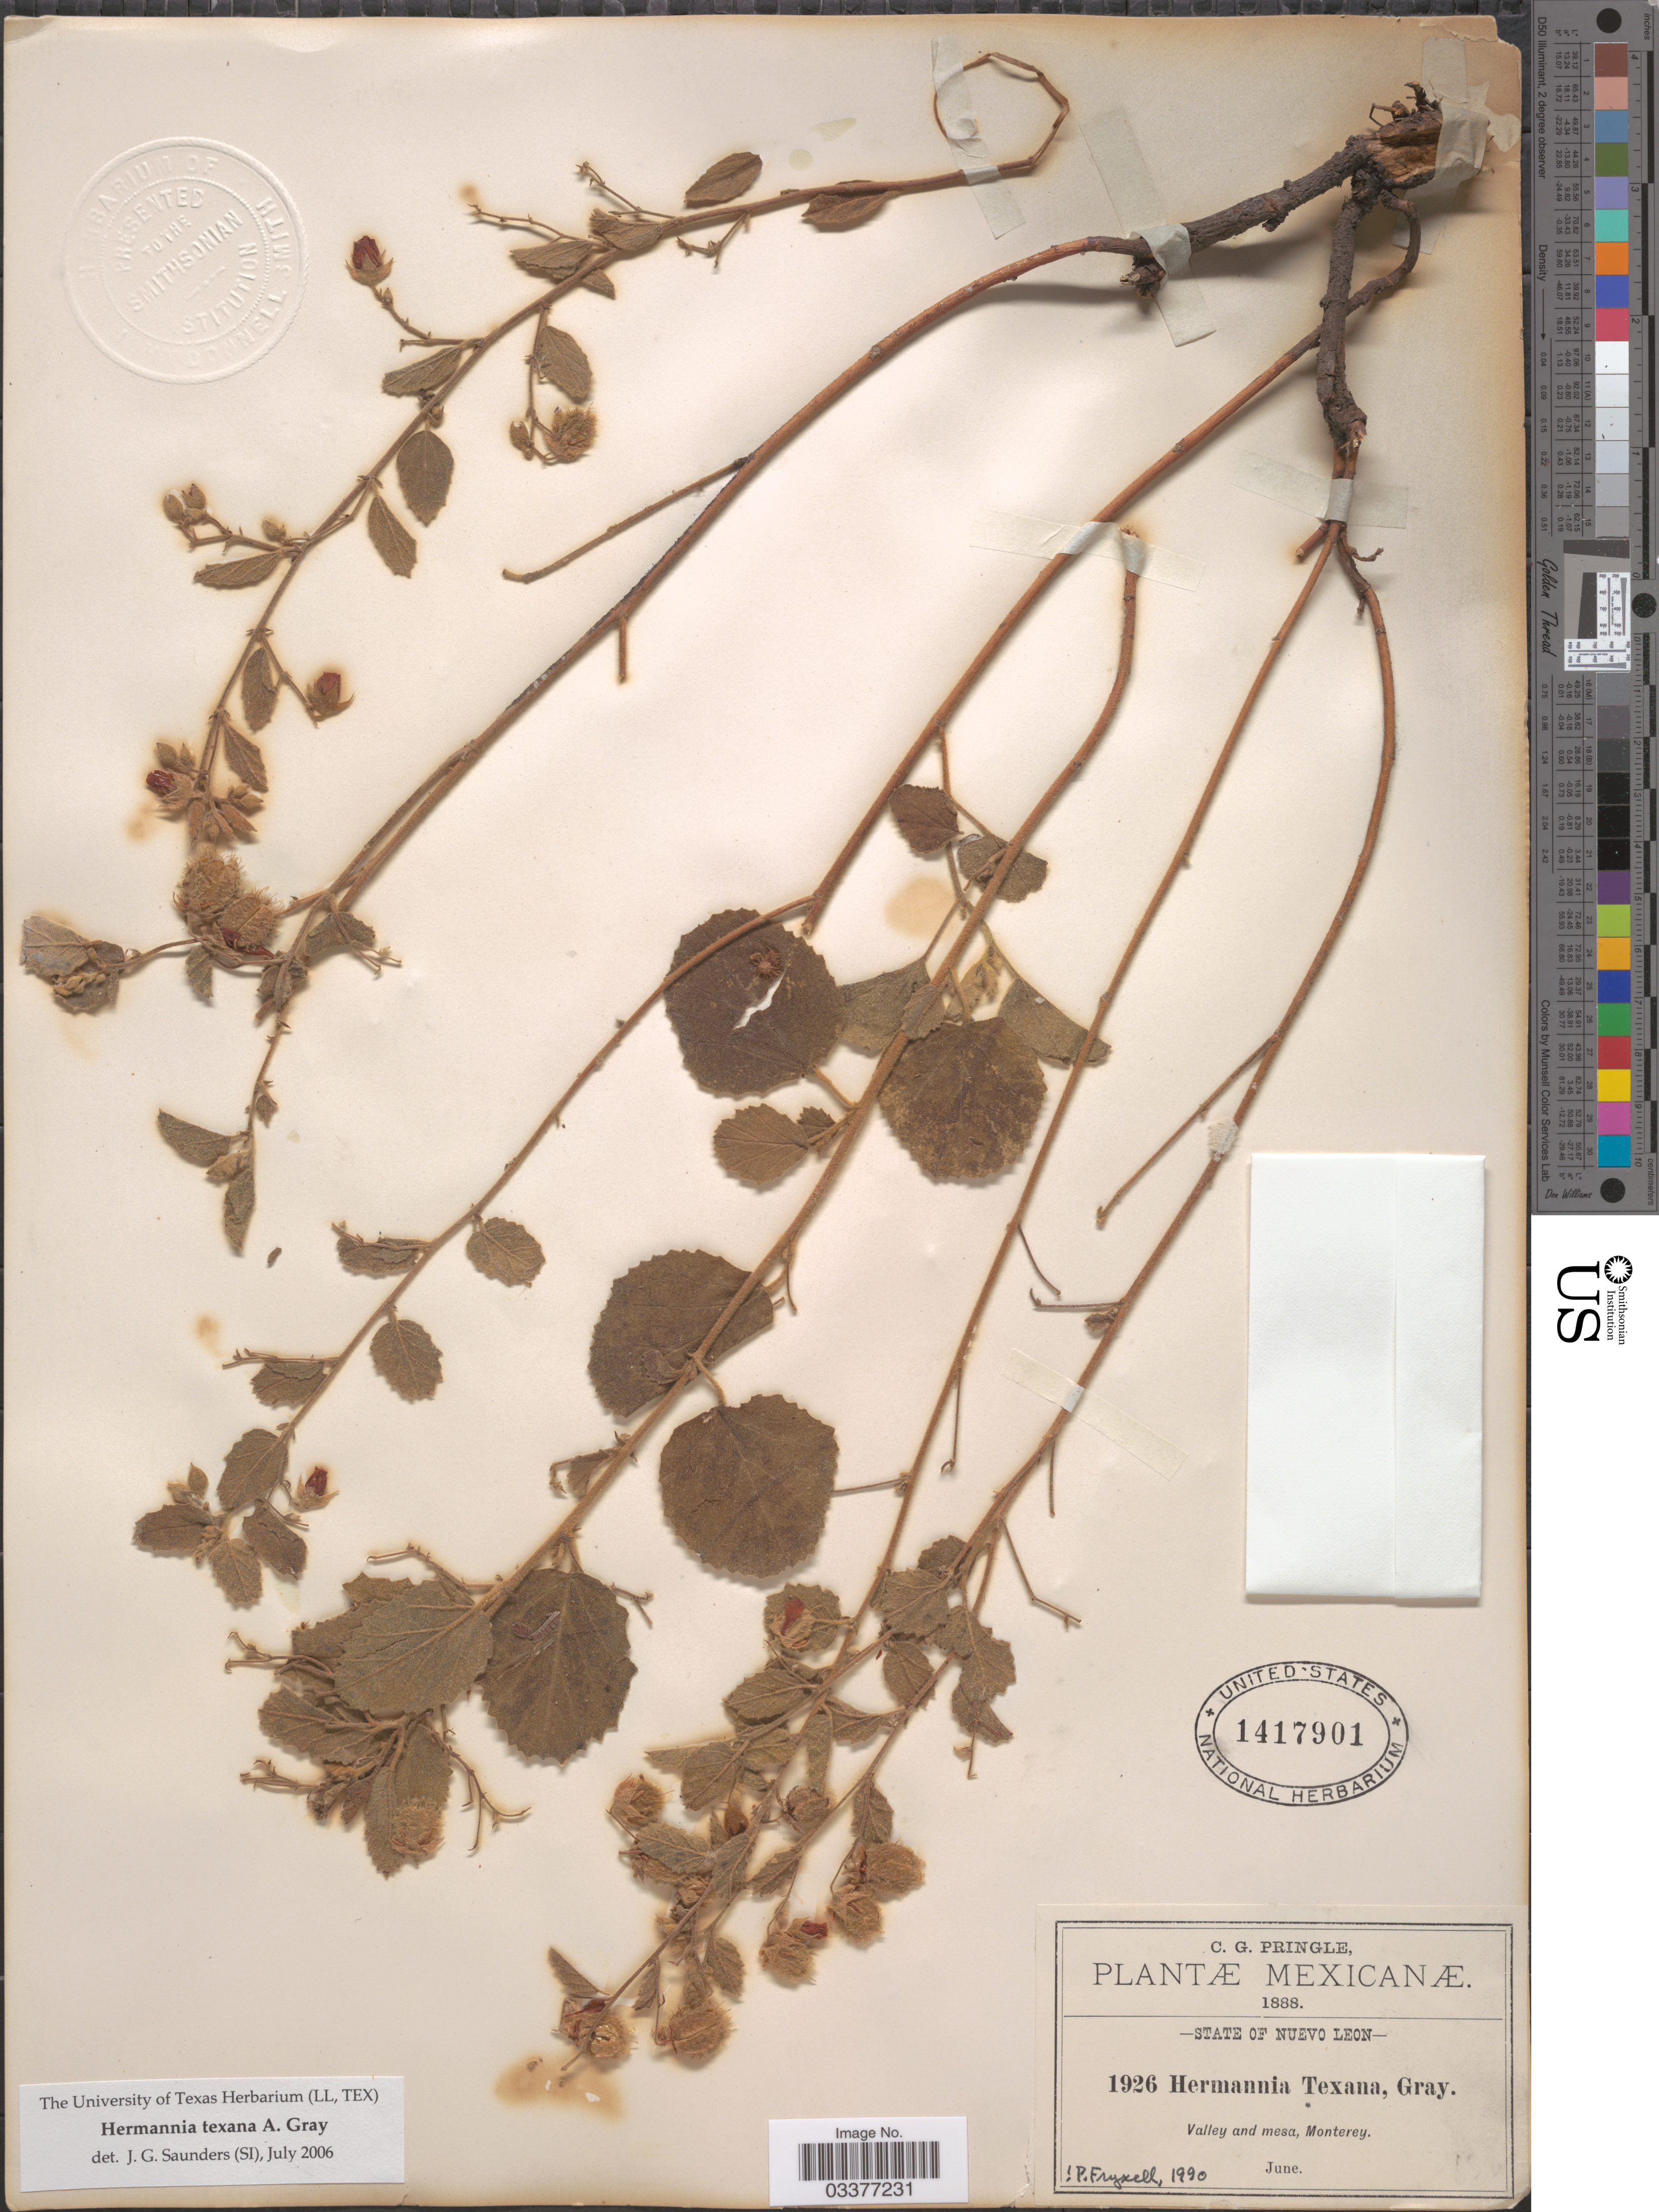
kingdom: Plantae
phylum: Tracheophyta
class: Magnoliopsida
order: Malvales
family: Malvaceae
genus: Hermannia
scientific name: Hermannia texana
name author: A. Gray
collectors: C. G. Pringle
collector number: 1926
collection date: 1888-06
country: Mexico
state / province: Nuevo León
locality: Valley and mesa, Monterey.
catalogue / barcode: US 1417901